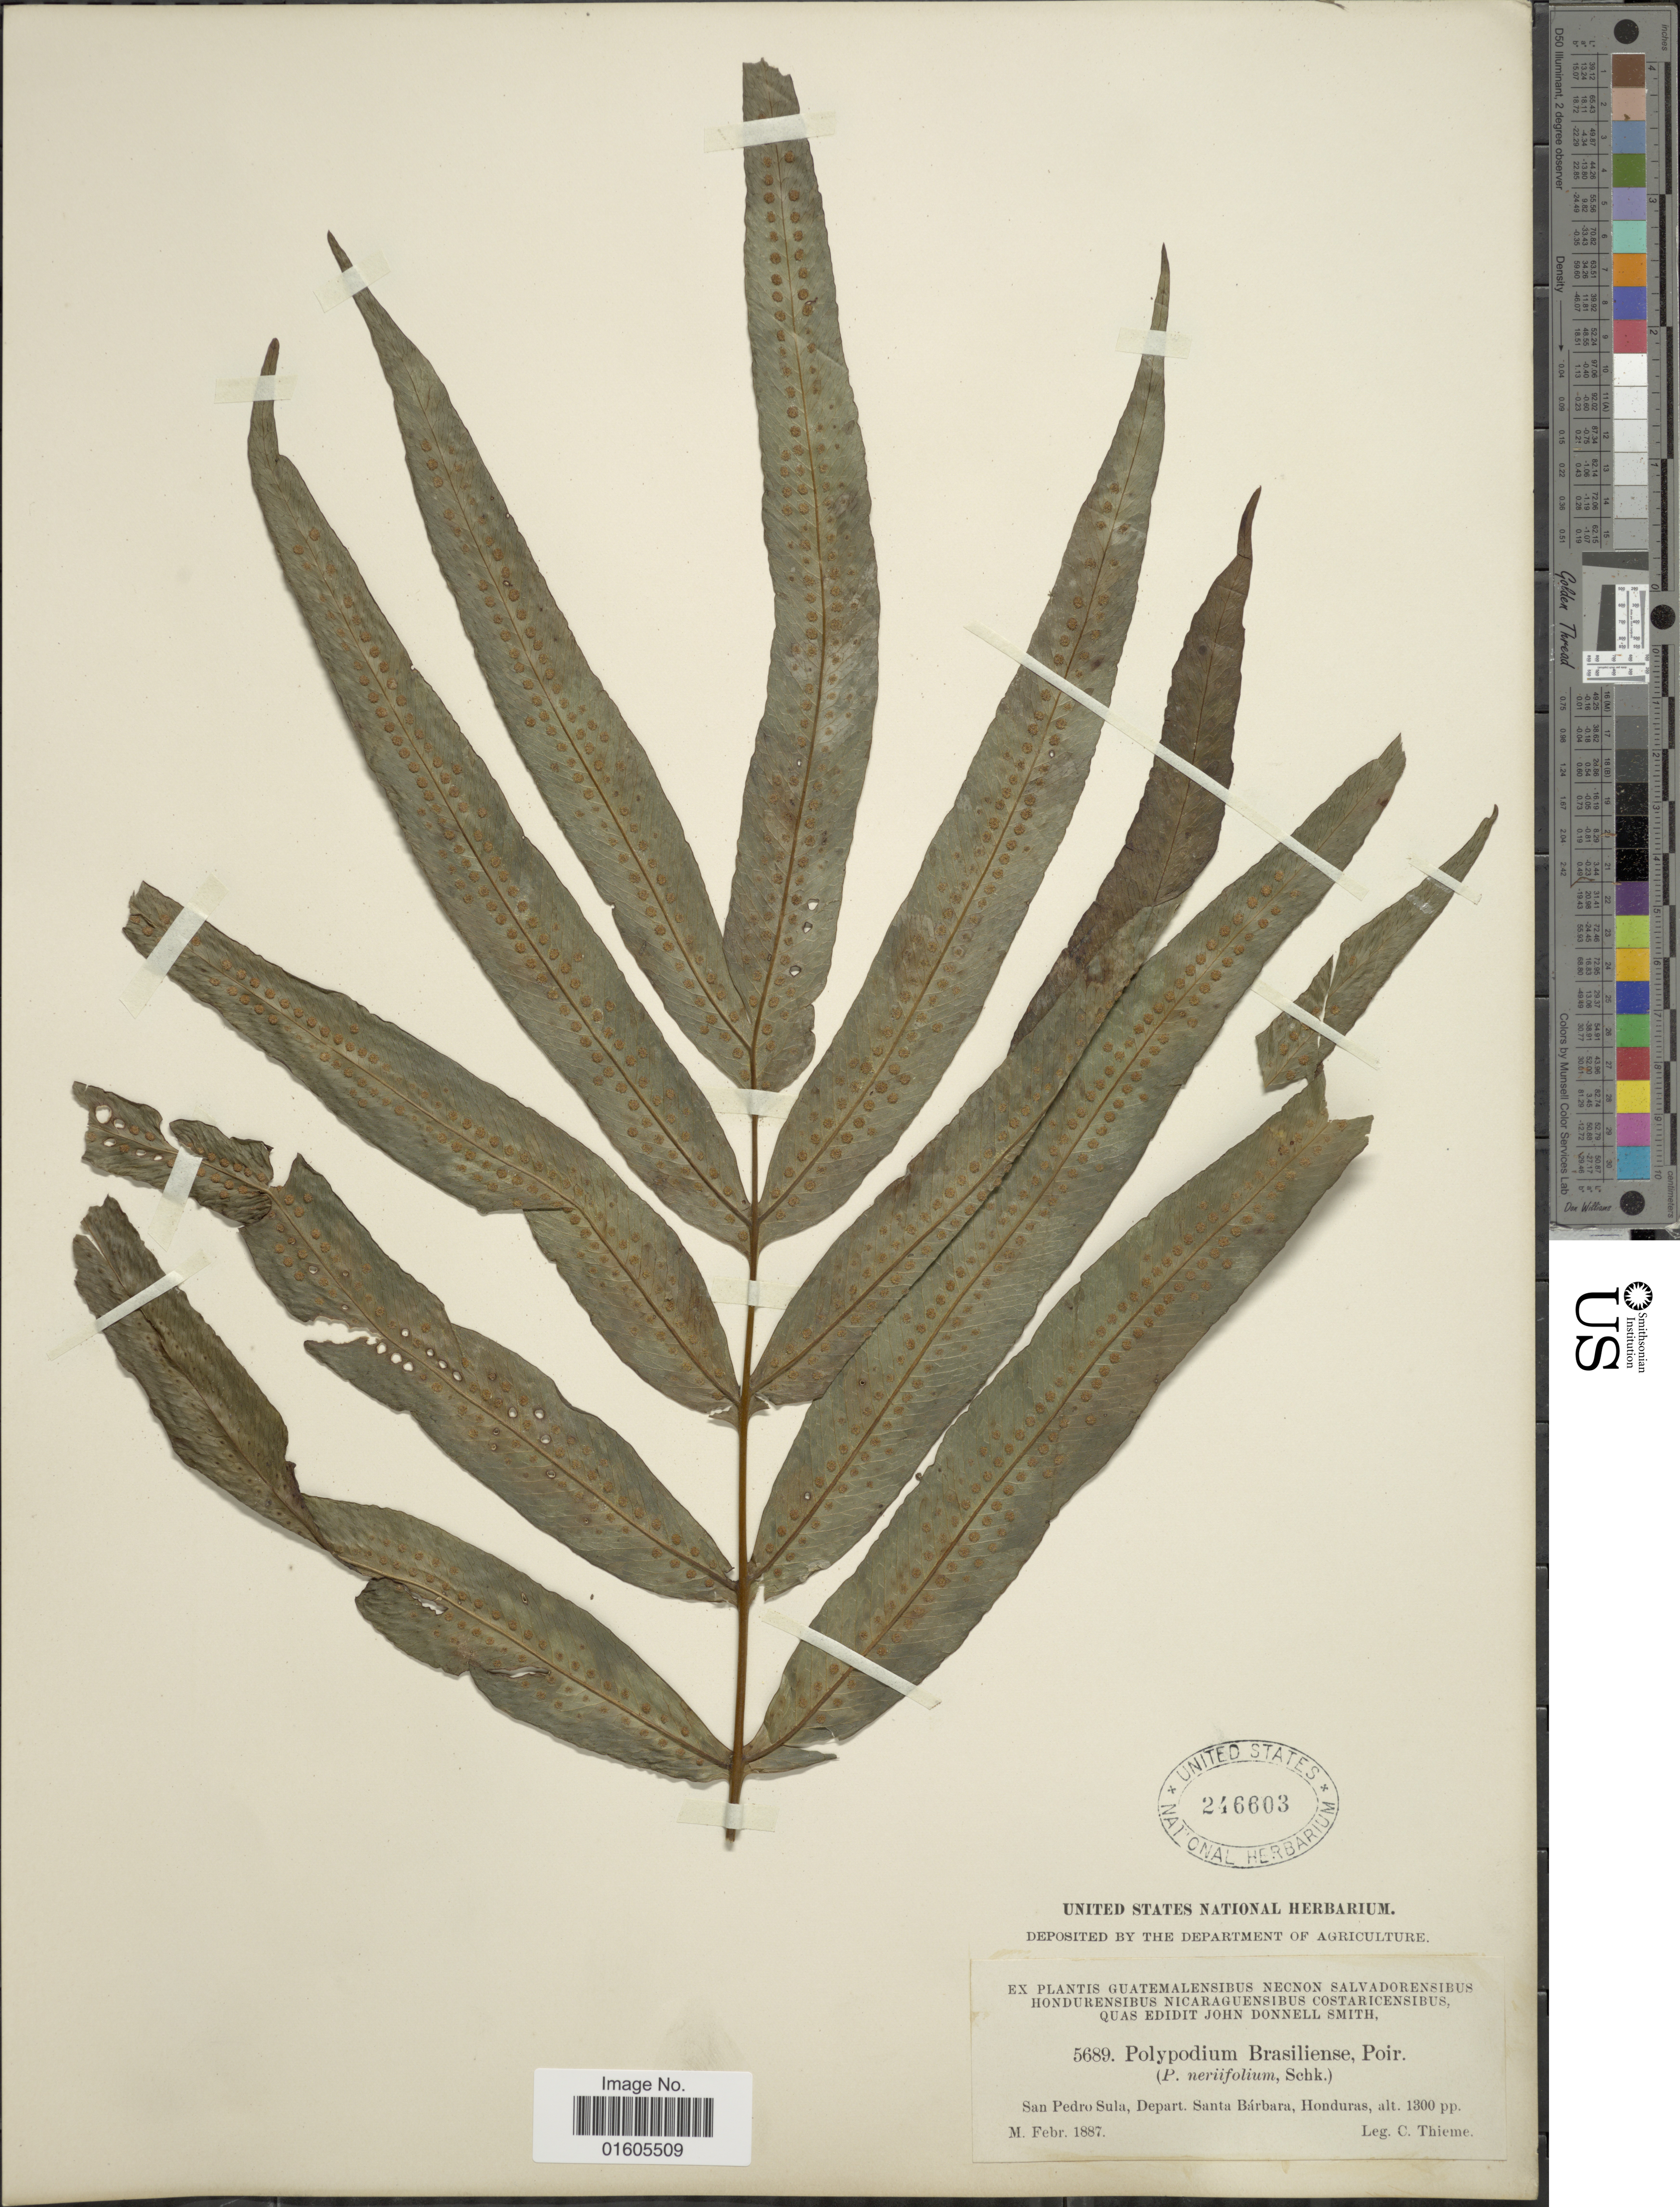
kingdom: Plantae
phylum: Tracheophyta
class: Polypodiopsida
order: Polypodiales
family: Polypodiaceae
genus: Serpocaulon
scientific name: Serpocaulon triseriale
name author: (Sw.) A.R. Sm.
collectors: C. Thieme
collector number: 5689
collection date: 1887-02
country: Honduras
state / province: Santa Bárbara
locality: San pedro Sula, Depart Santa Bárbara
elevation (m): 396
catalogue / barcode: US 246603